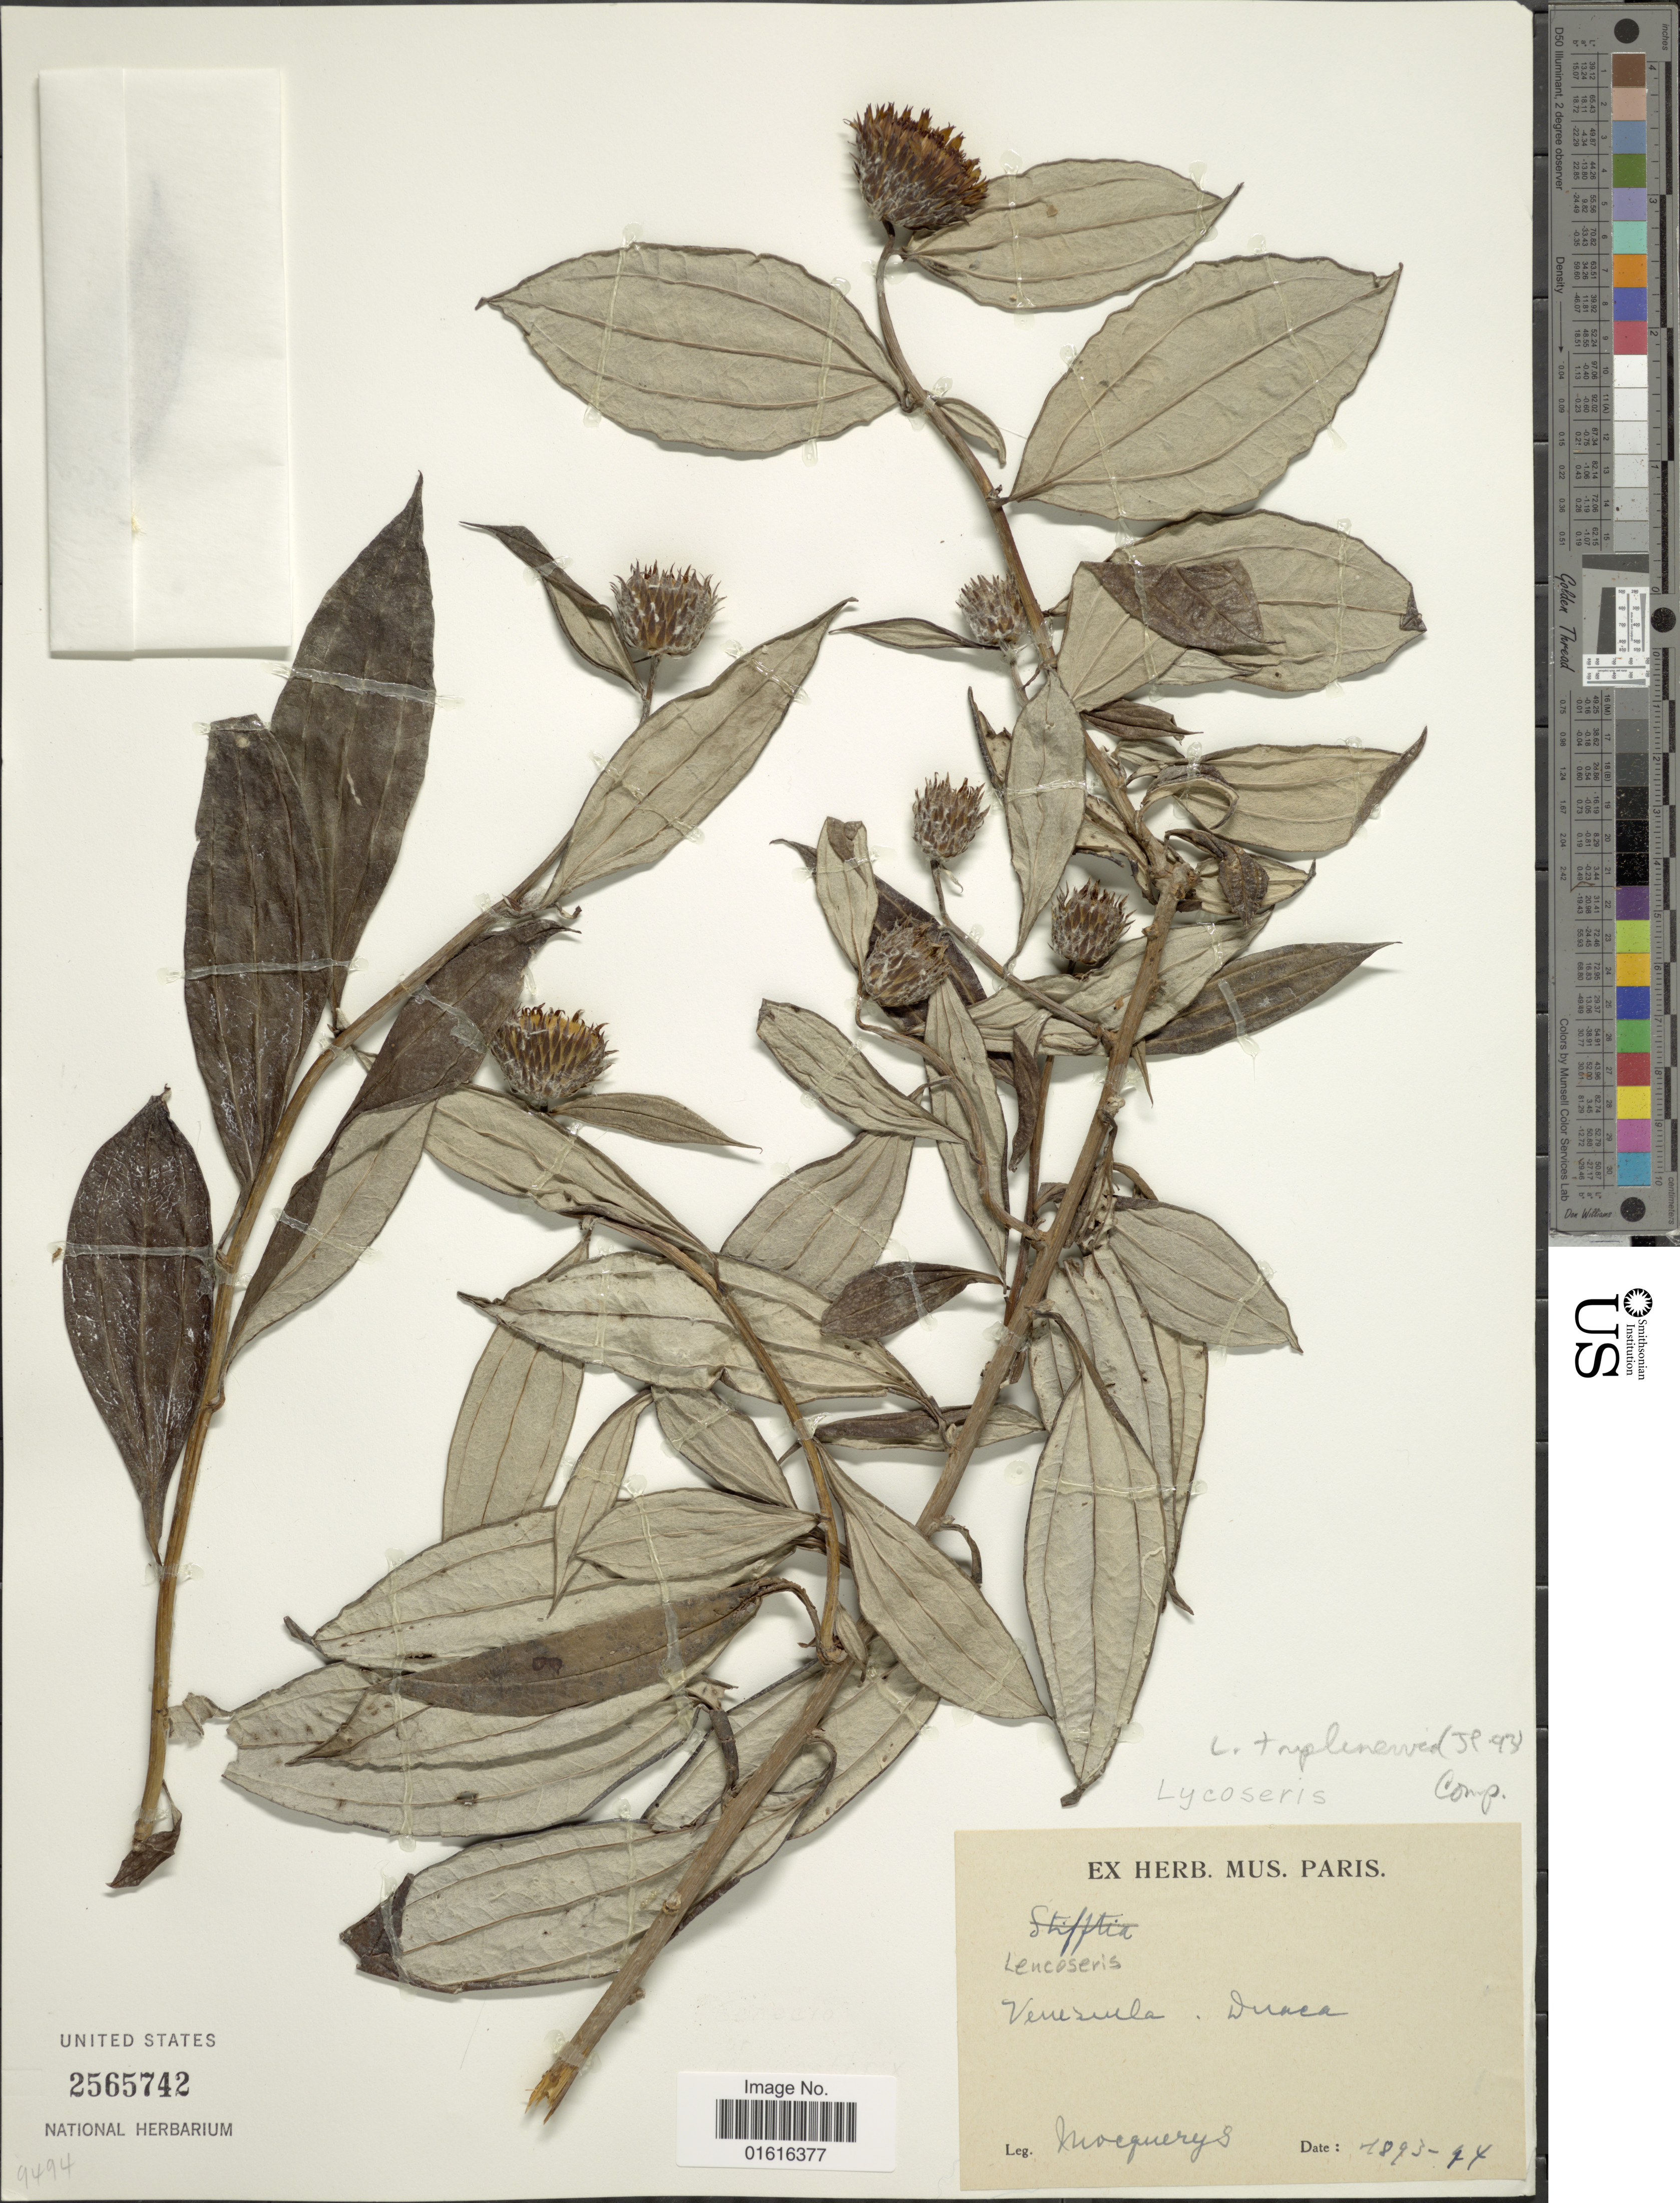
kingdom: Plantae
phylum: Tracheophyta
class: Magnoliopsida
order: Asterales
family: Asteraceae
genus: Lycoseris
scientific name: Lycoseris triplinervia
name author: Less.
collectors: A. Mocquerys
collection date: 1893/1894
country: Venezuela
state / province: Lara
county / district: Crespo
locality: Duaca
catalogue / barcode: US 2565742